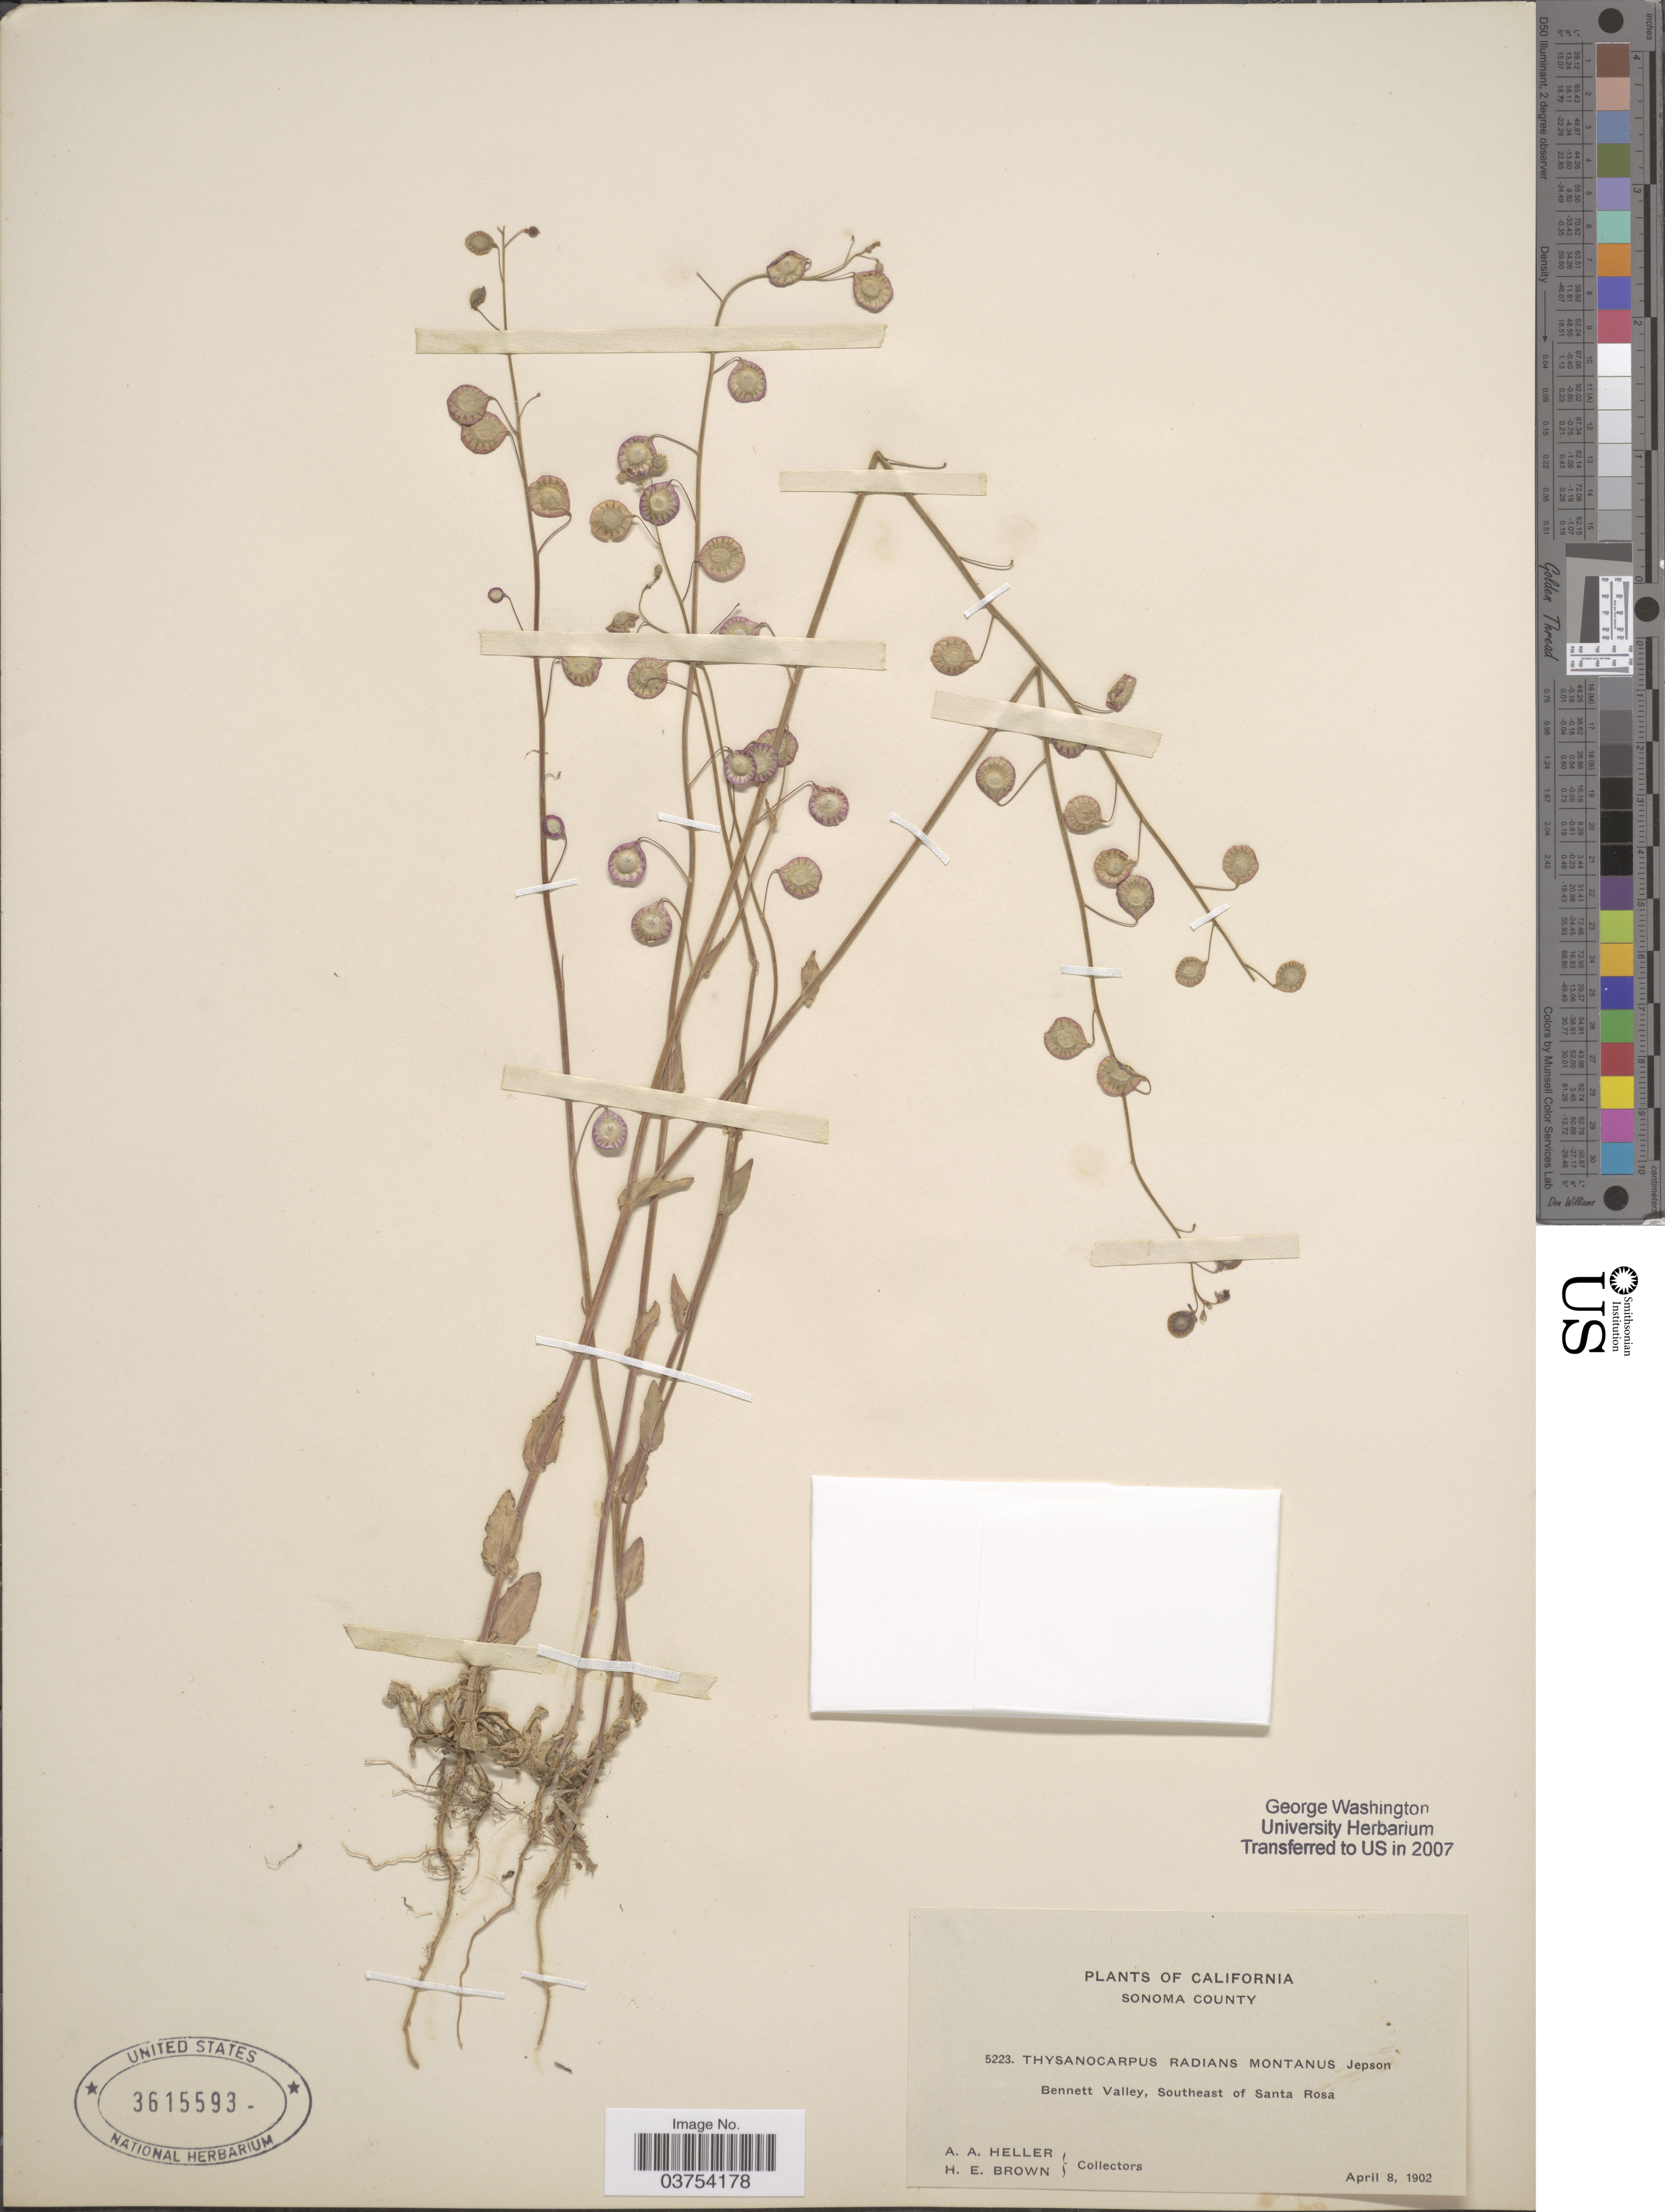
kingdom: Plantae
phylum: Tracheophyta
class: Magnoliopsida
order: Brassicales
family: Brassicaceae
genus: Thysanocarpus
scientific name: Thysanocarpus radians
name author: Benth.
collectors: A. A. Heller & H. E. Brown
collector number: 5223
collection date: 1902-04-08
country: United States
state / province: California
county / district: Sonoma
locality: Sonoma County. Bennett Valley, Southeast of Santa Rosa.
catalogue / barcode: US 3615593